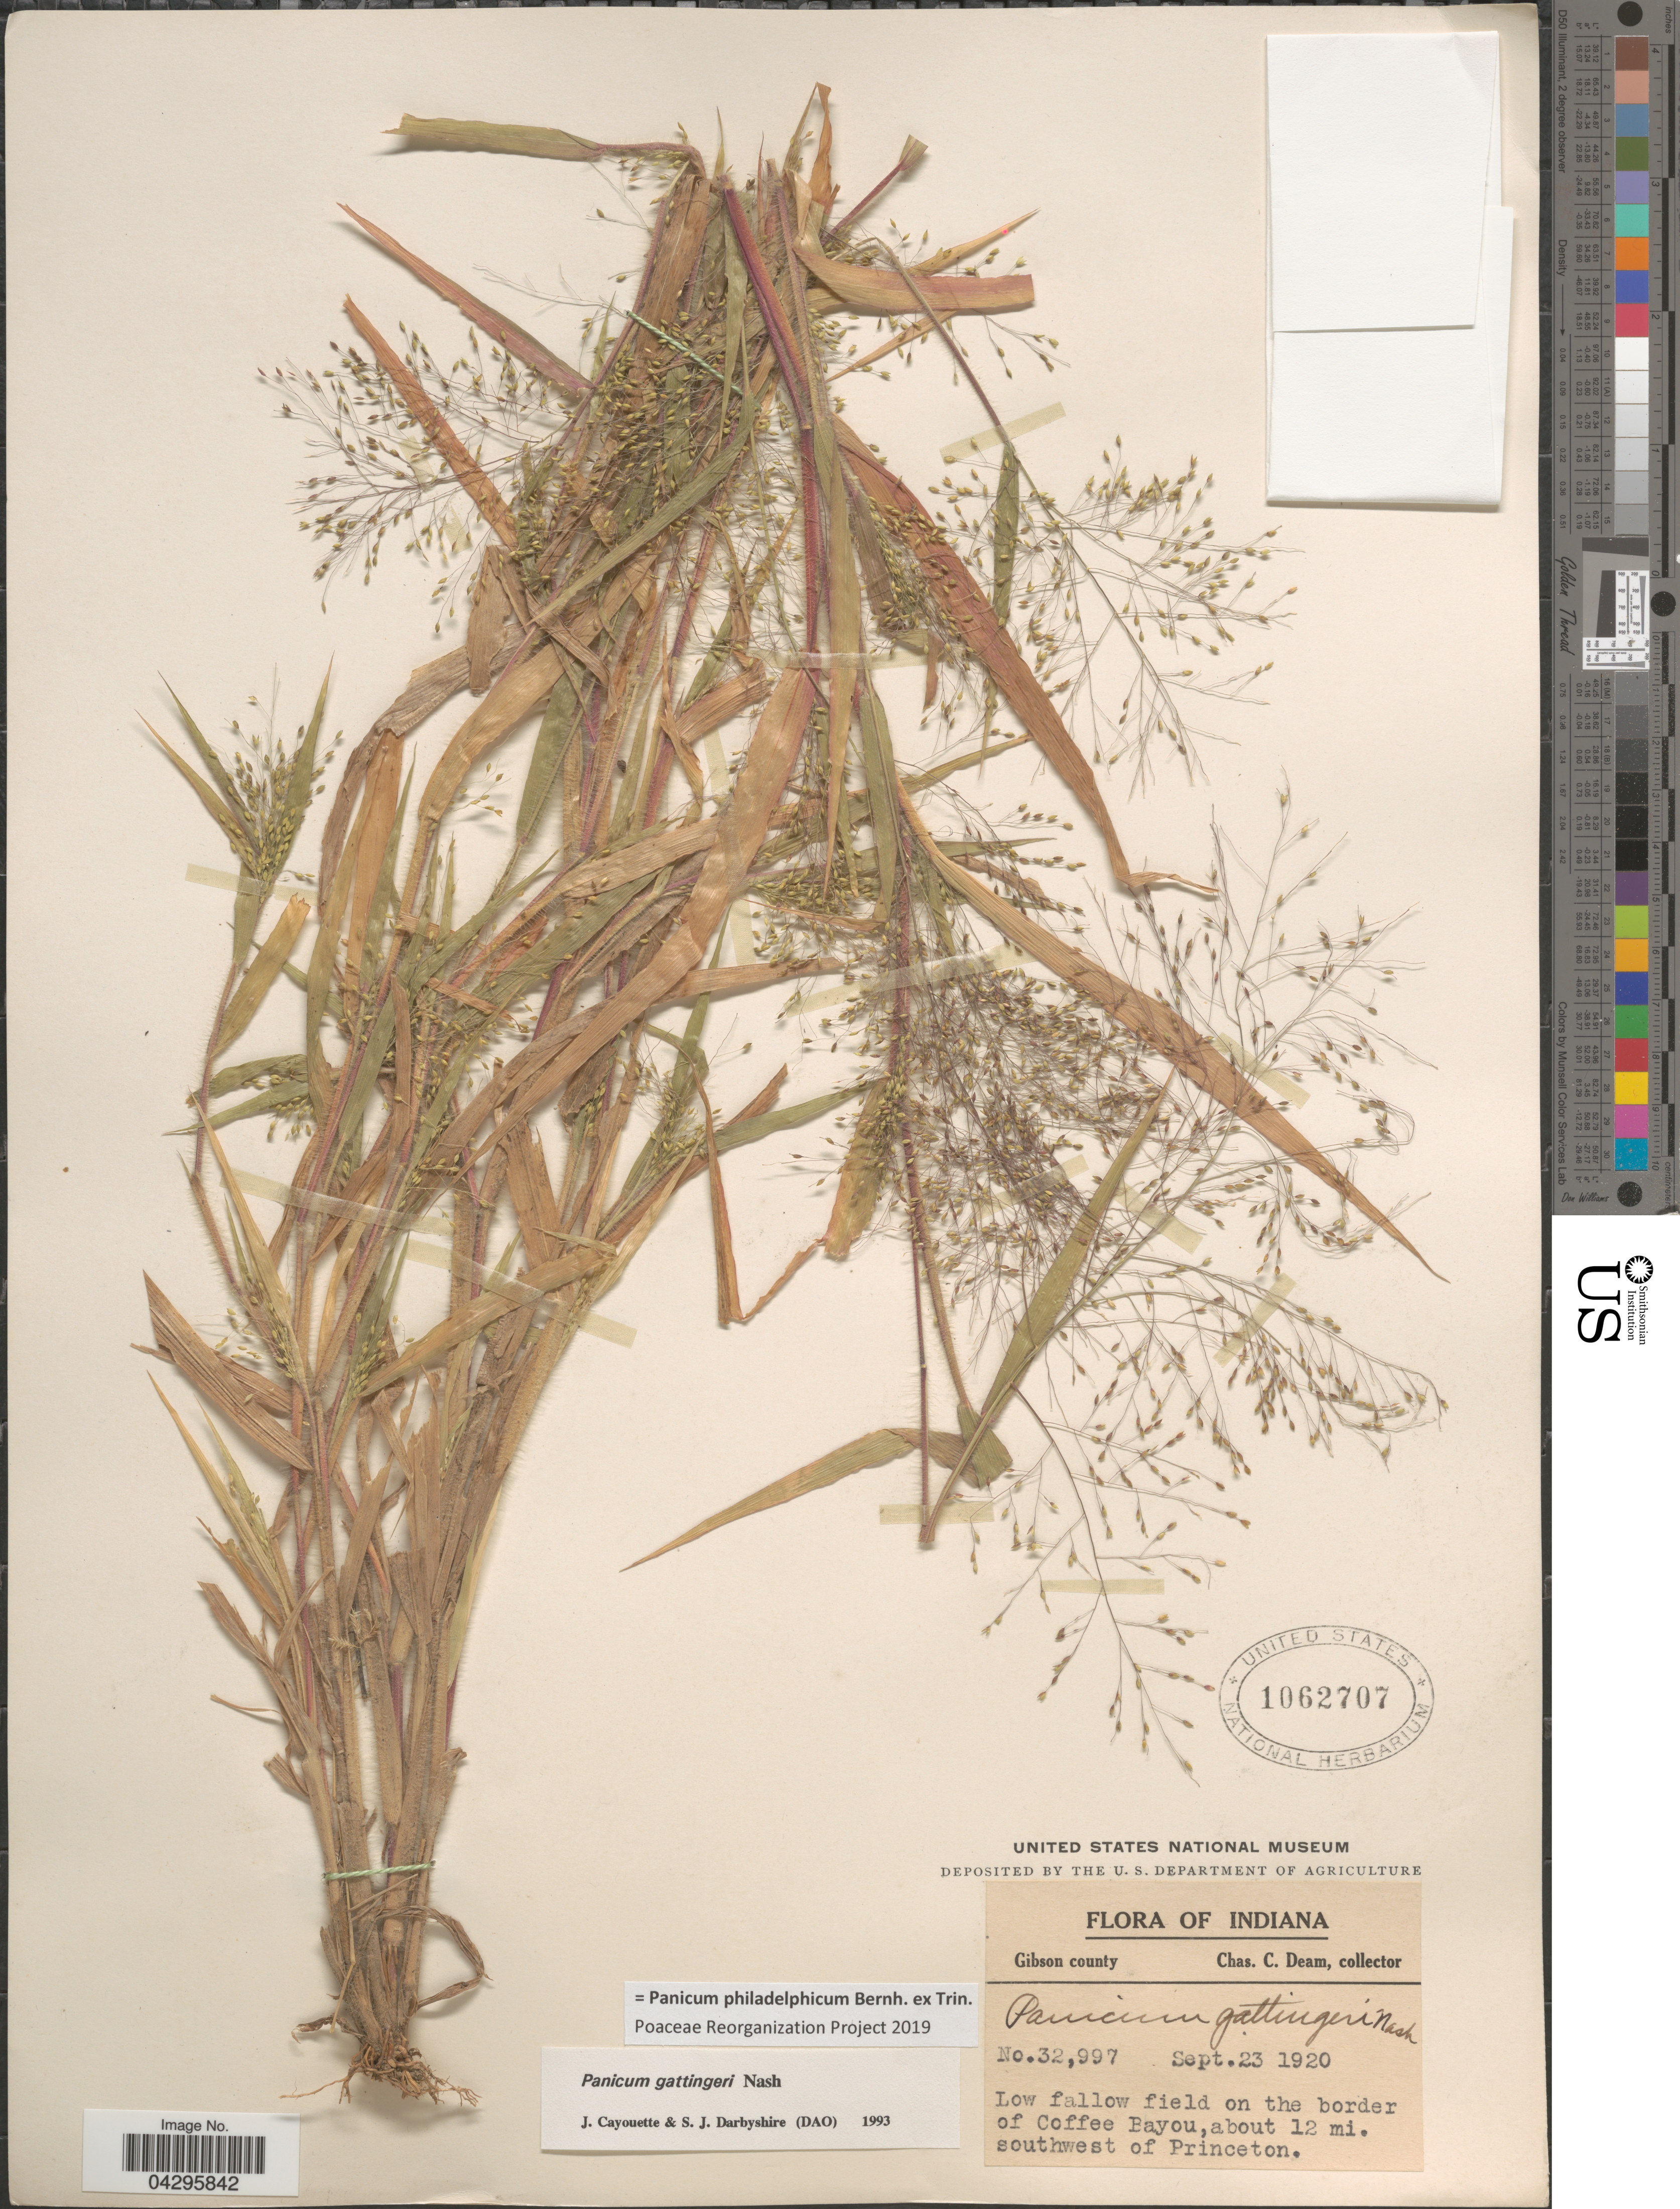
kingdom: Plantae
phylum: Tracheophyta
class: Liliopsida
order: Poales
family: Poaceae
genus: Panicum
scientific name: Panicum philadelphicum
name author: Bernh. ex Trin.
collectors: C. C. Deam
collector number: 32997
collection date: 1920-09-23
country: United States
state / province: Indiana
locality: Gibson county. Low fallow field on the border of Coffee Bayou, about 12 mi. southwest of Princeton.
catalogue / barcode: US 1062707